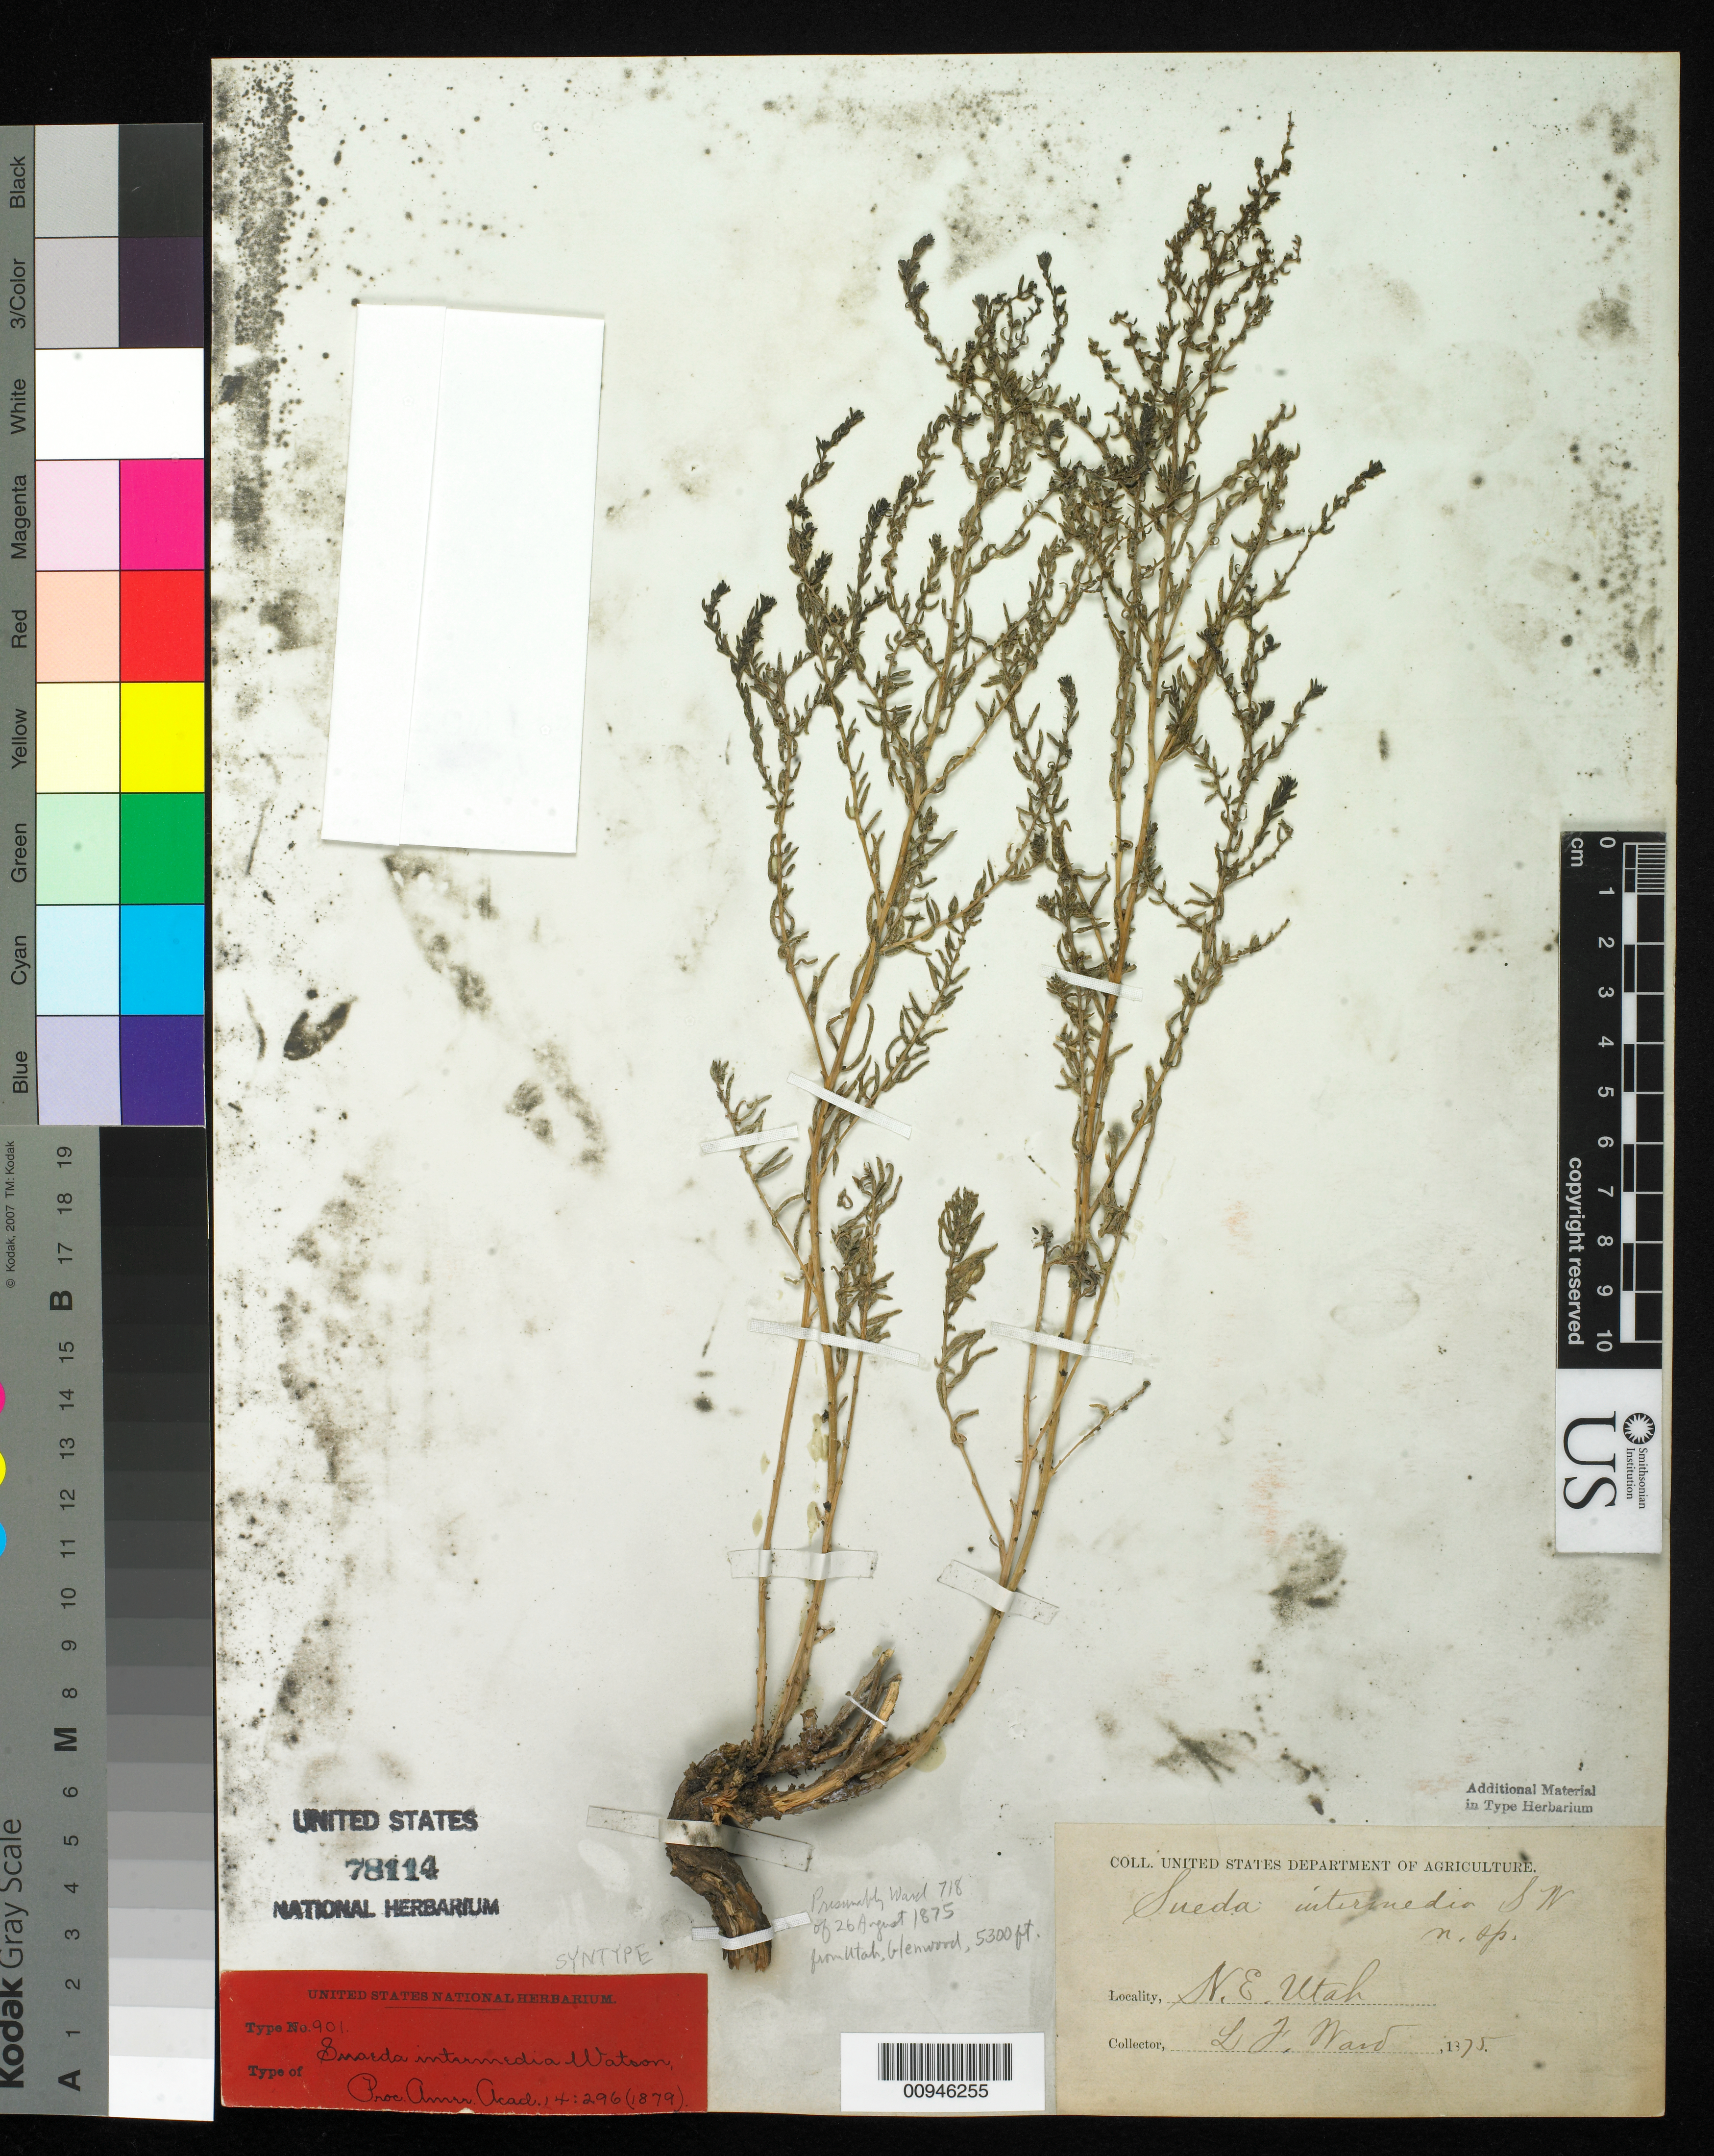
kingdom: Plantae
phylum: Tracheophyta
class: Magnoliopsida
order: Caryophyllales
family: Amaranthaceae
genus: Suaeda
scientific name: Suaeda intermedia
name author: S. Watson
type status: Syntype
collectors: L. F. Ward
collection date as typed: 1875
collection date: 1875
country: United States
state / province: Utah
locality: N.E. Utah.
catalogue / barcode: US 78114